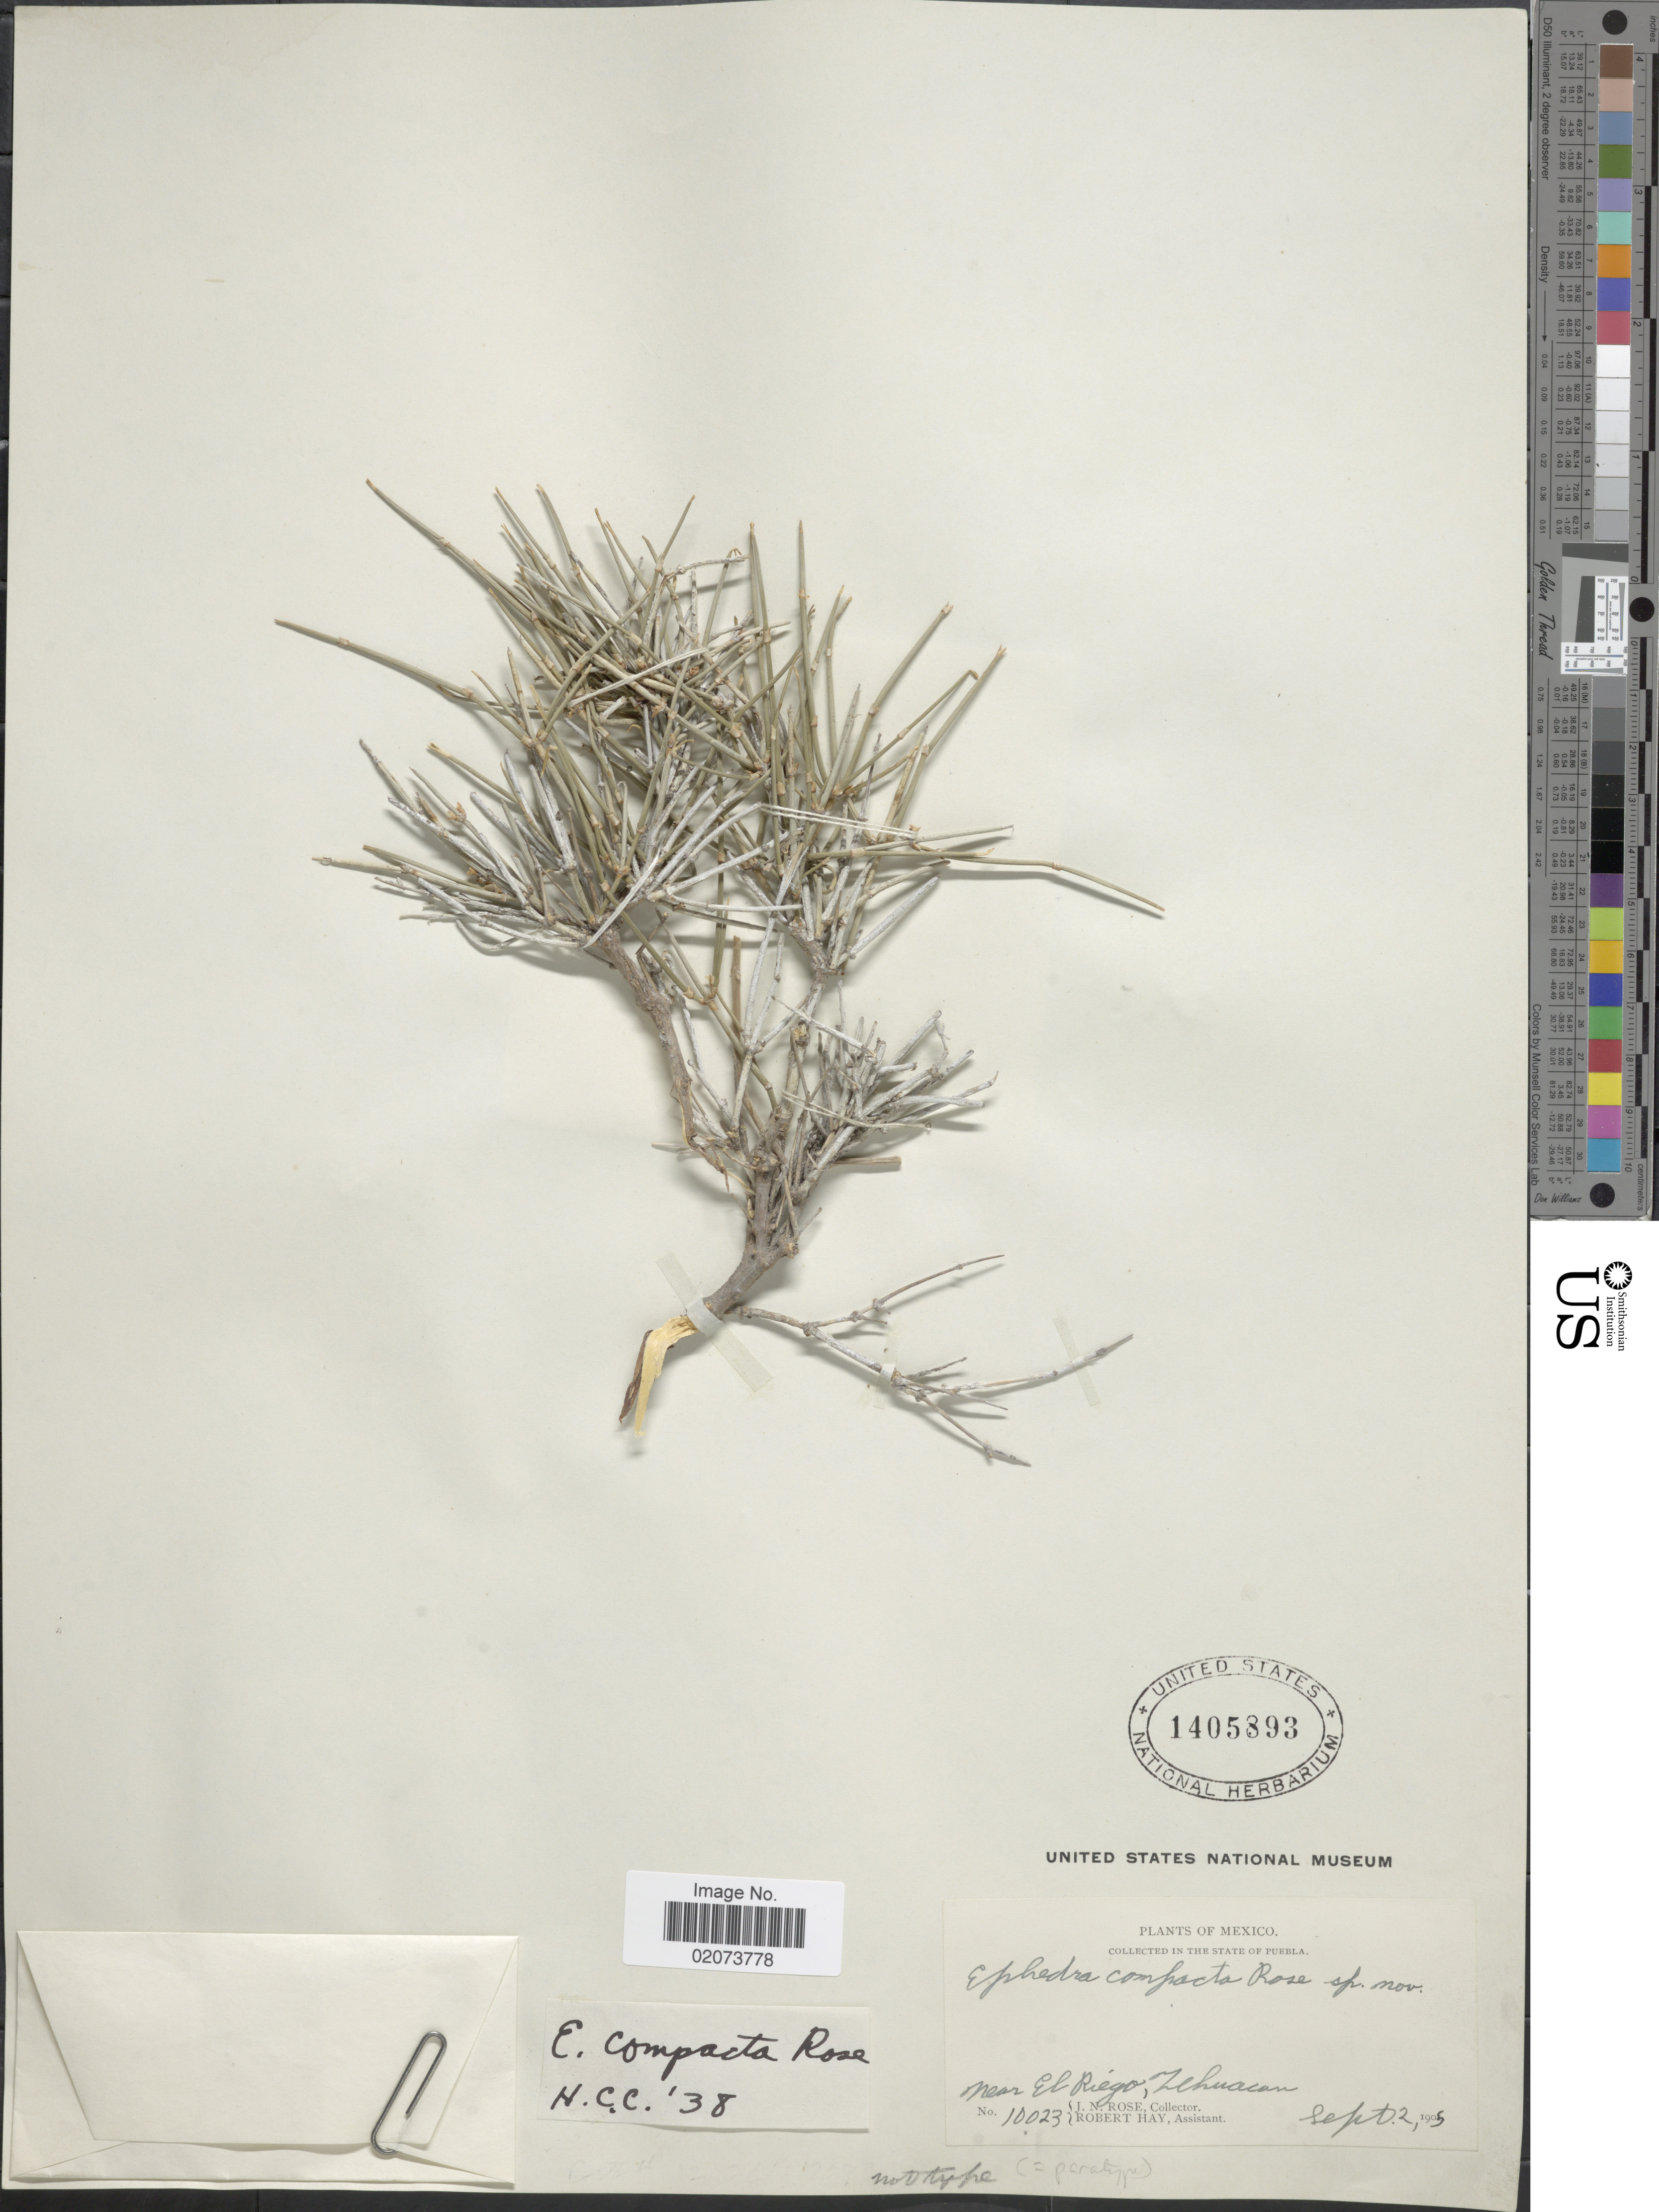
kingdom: Plantae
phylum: Tracheophyta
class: Gnetopsida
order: Ephedrales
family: Ephedraceae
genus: Ephedra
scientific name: Ephedra compacta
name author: Rose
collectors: J. N. Rose & R. H. Hay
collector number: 10023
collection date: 1905-09-02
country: Mexico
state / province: Puebla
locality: In the State of Puebla, near El Riego, Zehuacan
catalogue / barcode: US 1405893